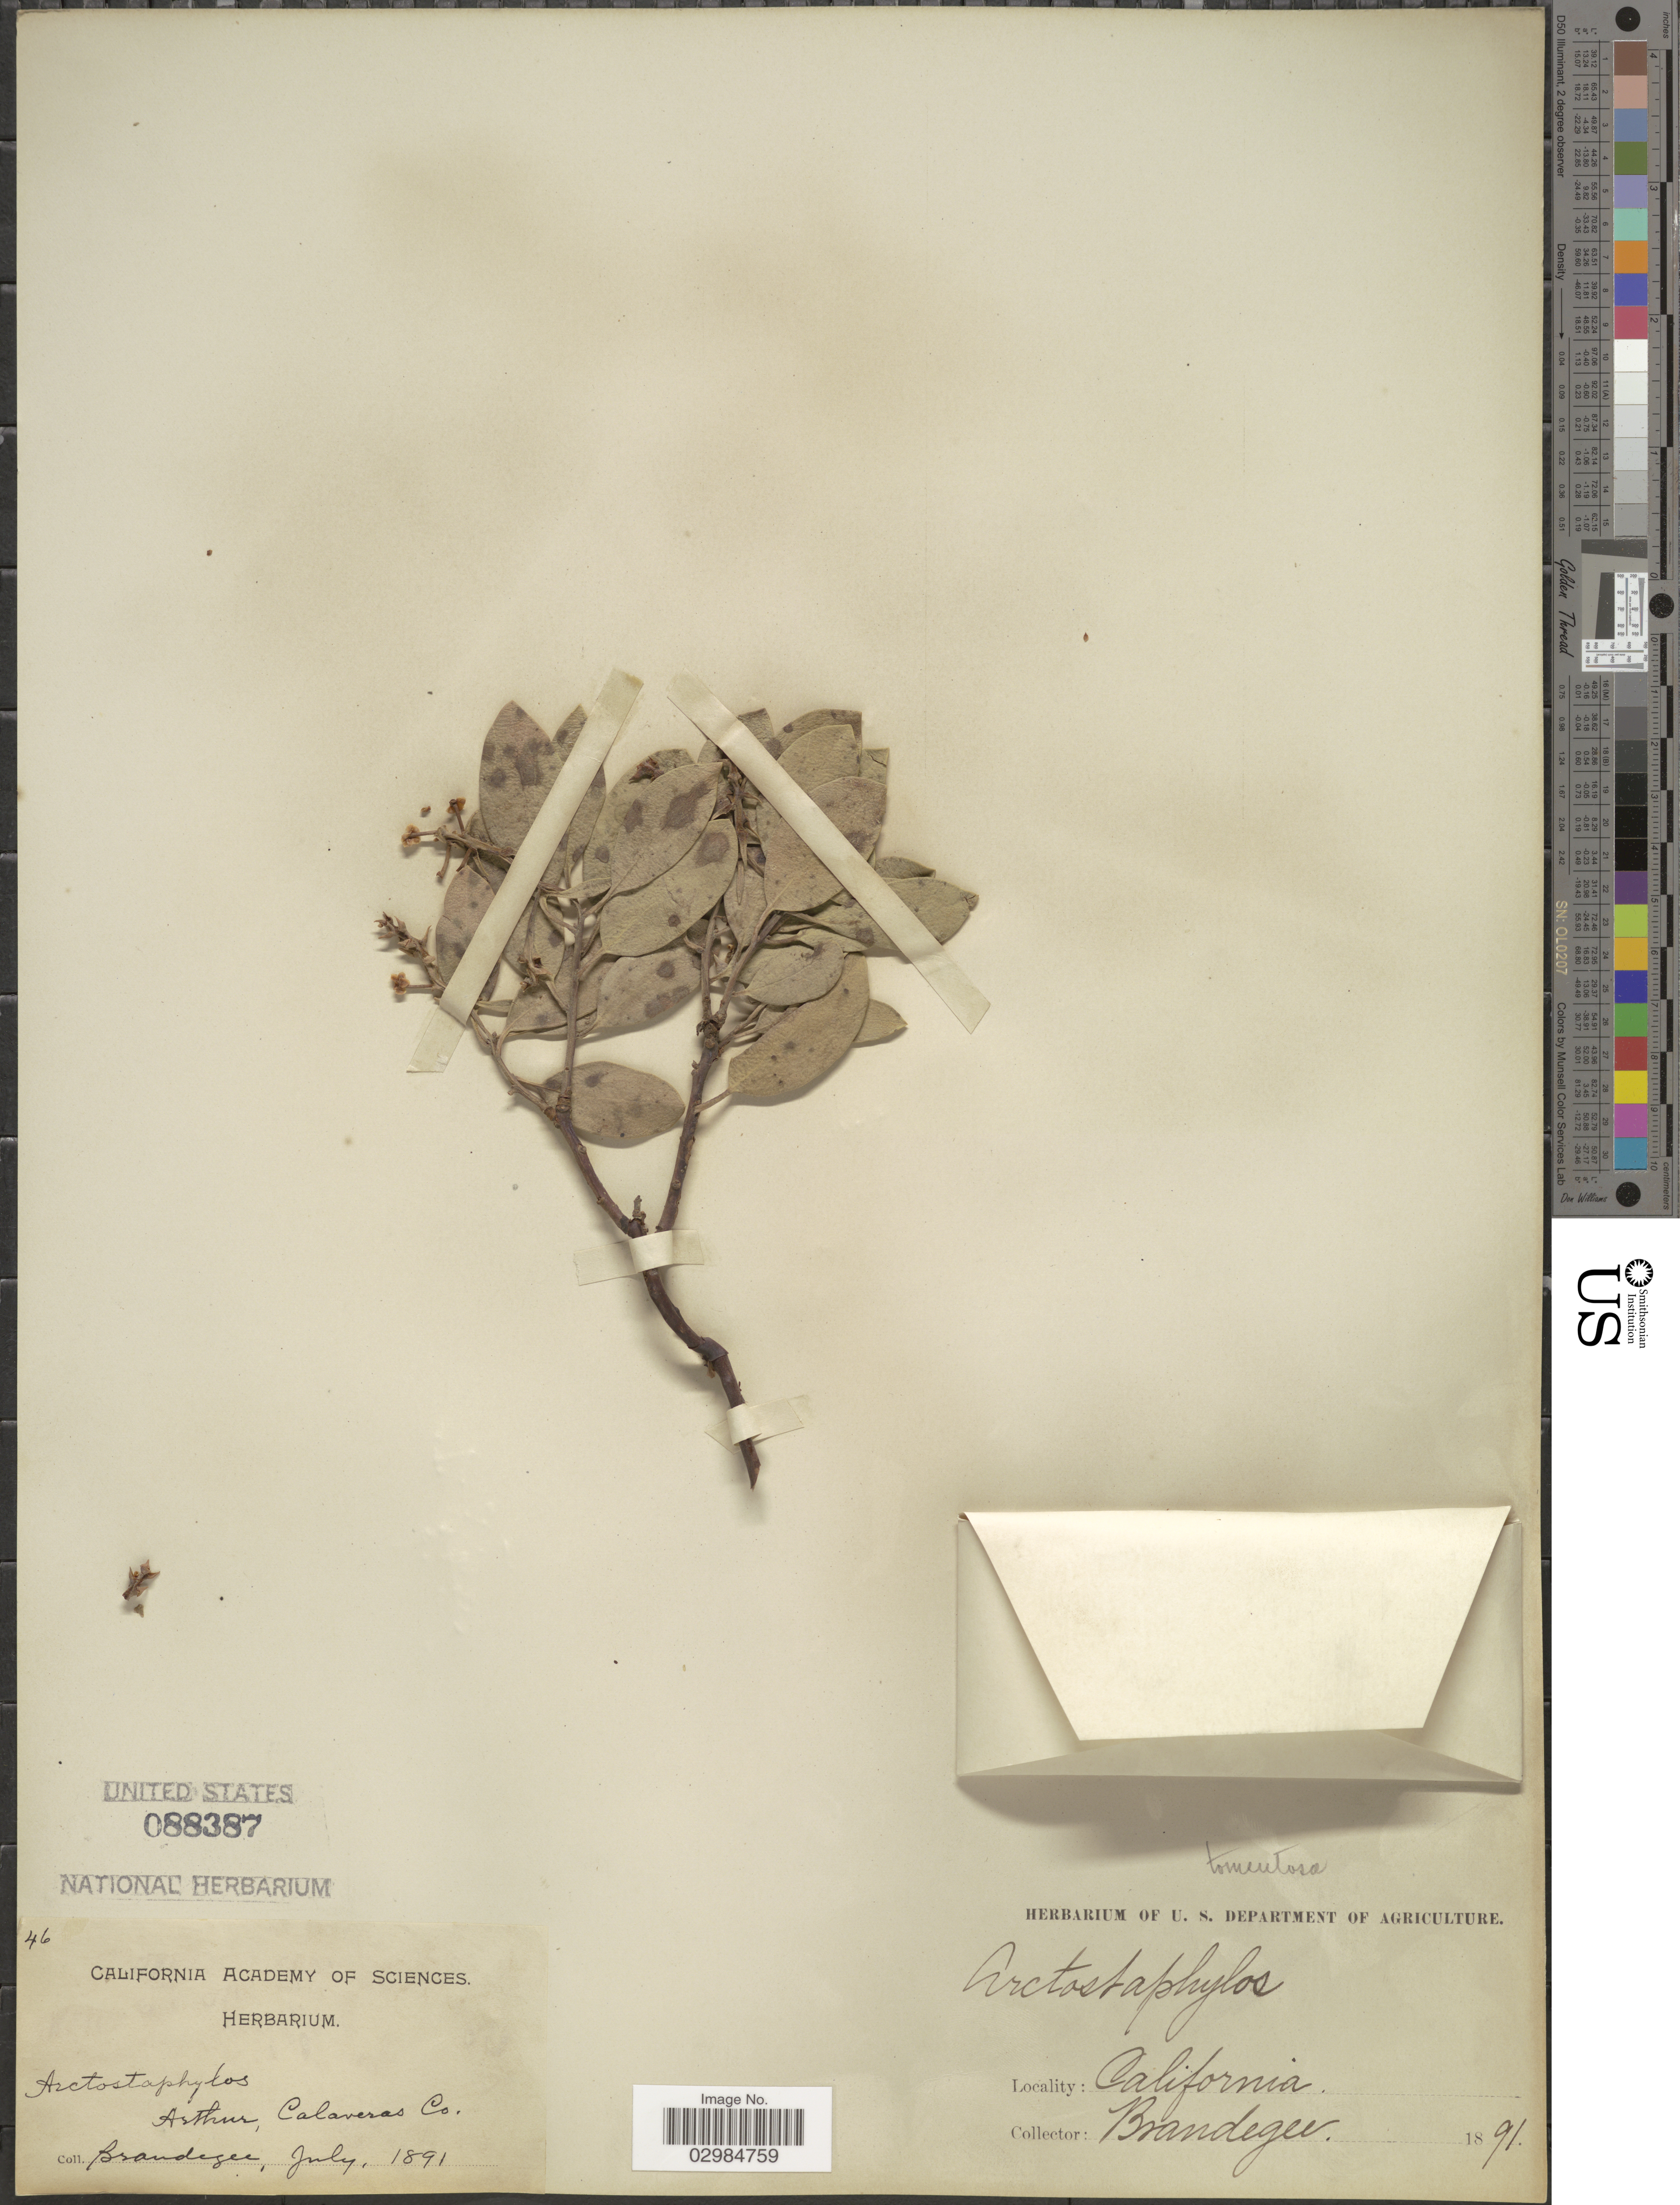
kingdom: Plantae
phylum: Tracheophyta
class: Magnoliopsida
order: Ericales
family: Ericaceae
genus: Arctostaphylos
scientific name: Arctostaphylos tomentosa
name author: (Pursh) Lindl.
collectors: -- Brandegee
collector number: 46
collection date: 1891-07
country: United States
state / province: California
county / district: Calaveras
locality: Arthur, Calaveras Co.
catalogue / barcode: US 88387